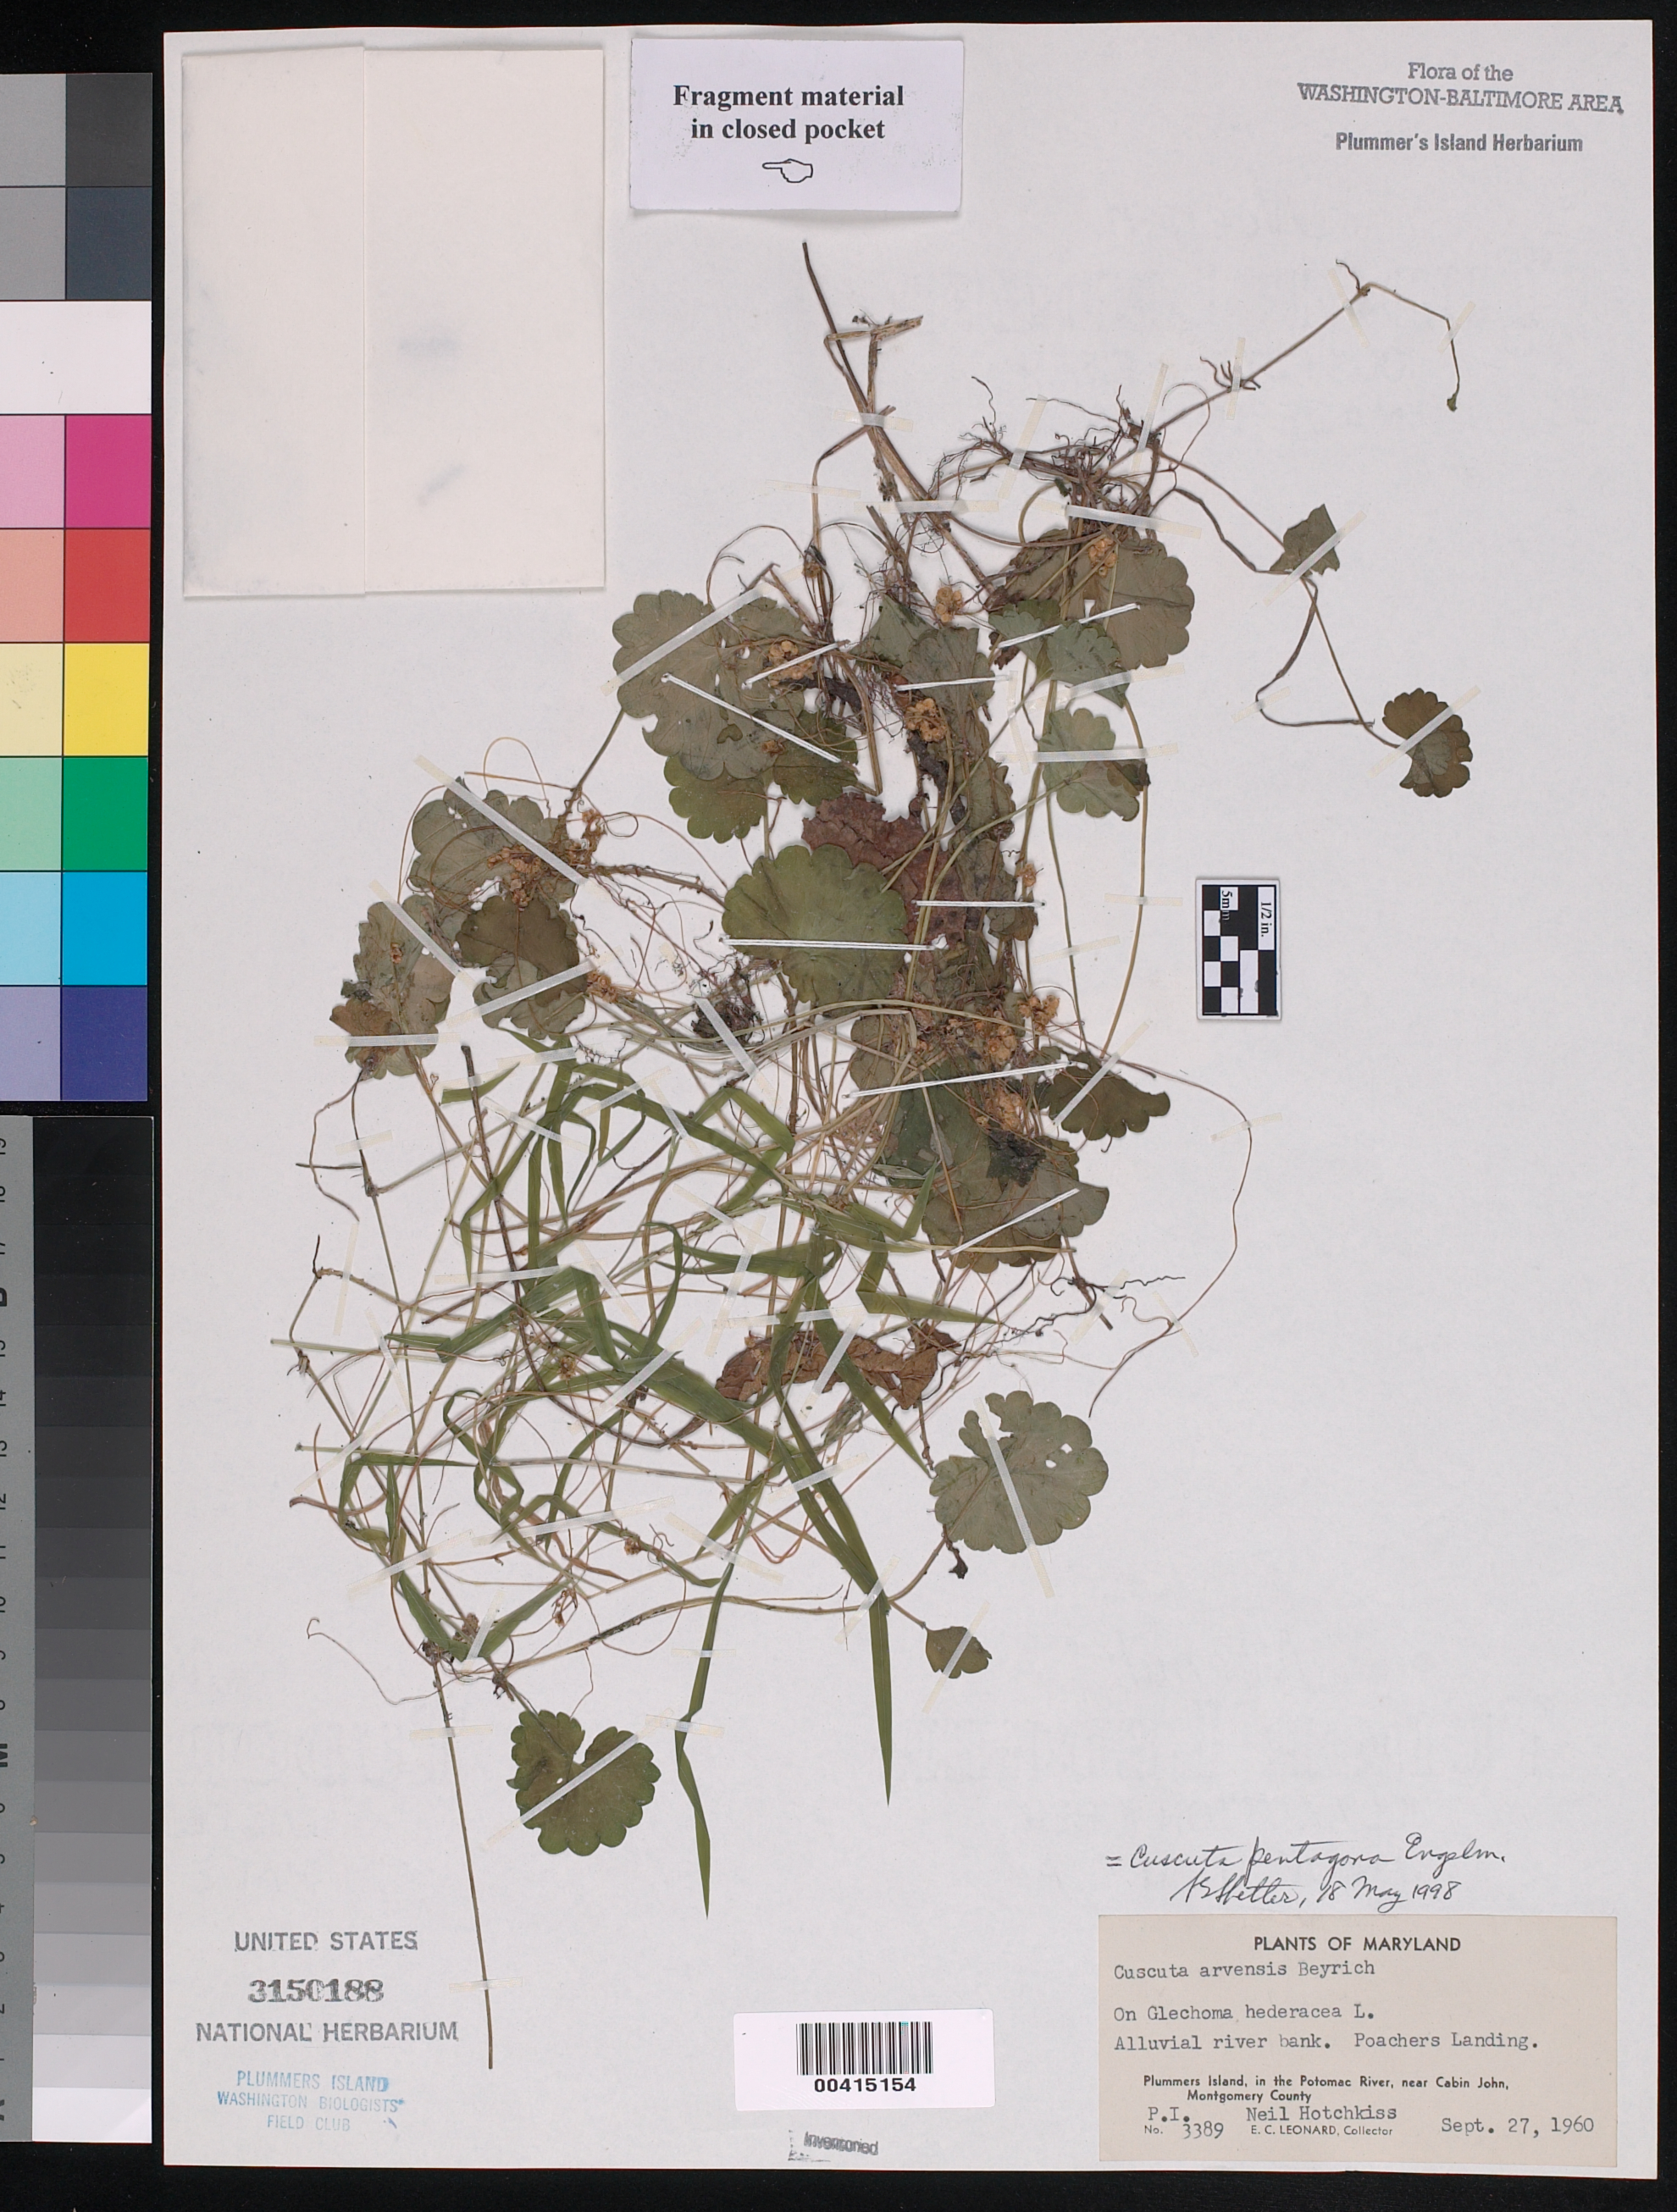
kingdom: Plantae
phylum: Tracheophyta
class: Magnoliopsida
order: Solanales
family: Convolvulaceae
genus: Cuscuta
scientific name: Cuscuta pentagona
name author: Engelm.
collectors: E. C. Leonard & N. Hotchkiss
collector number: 3389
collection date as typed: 27 Sep 1960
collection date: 1960-09-27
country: United States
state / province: Maryland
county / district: Montgomery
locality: sandy bank of Poachers Landing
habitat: Alluvial river bank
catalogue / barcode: US 3150188